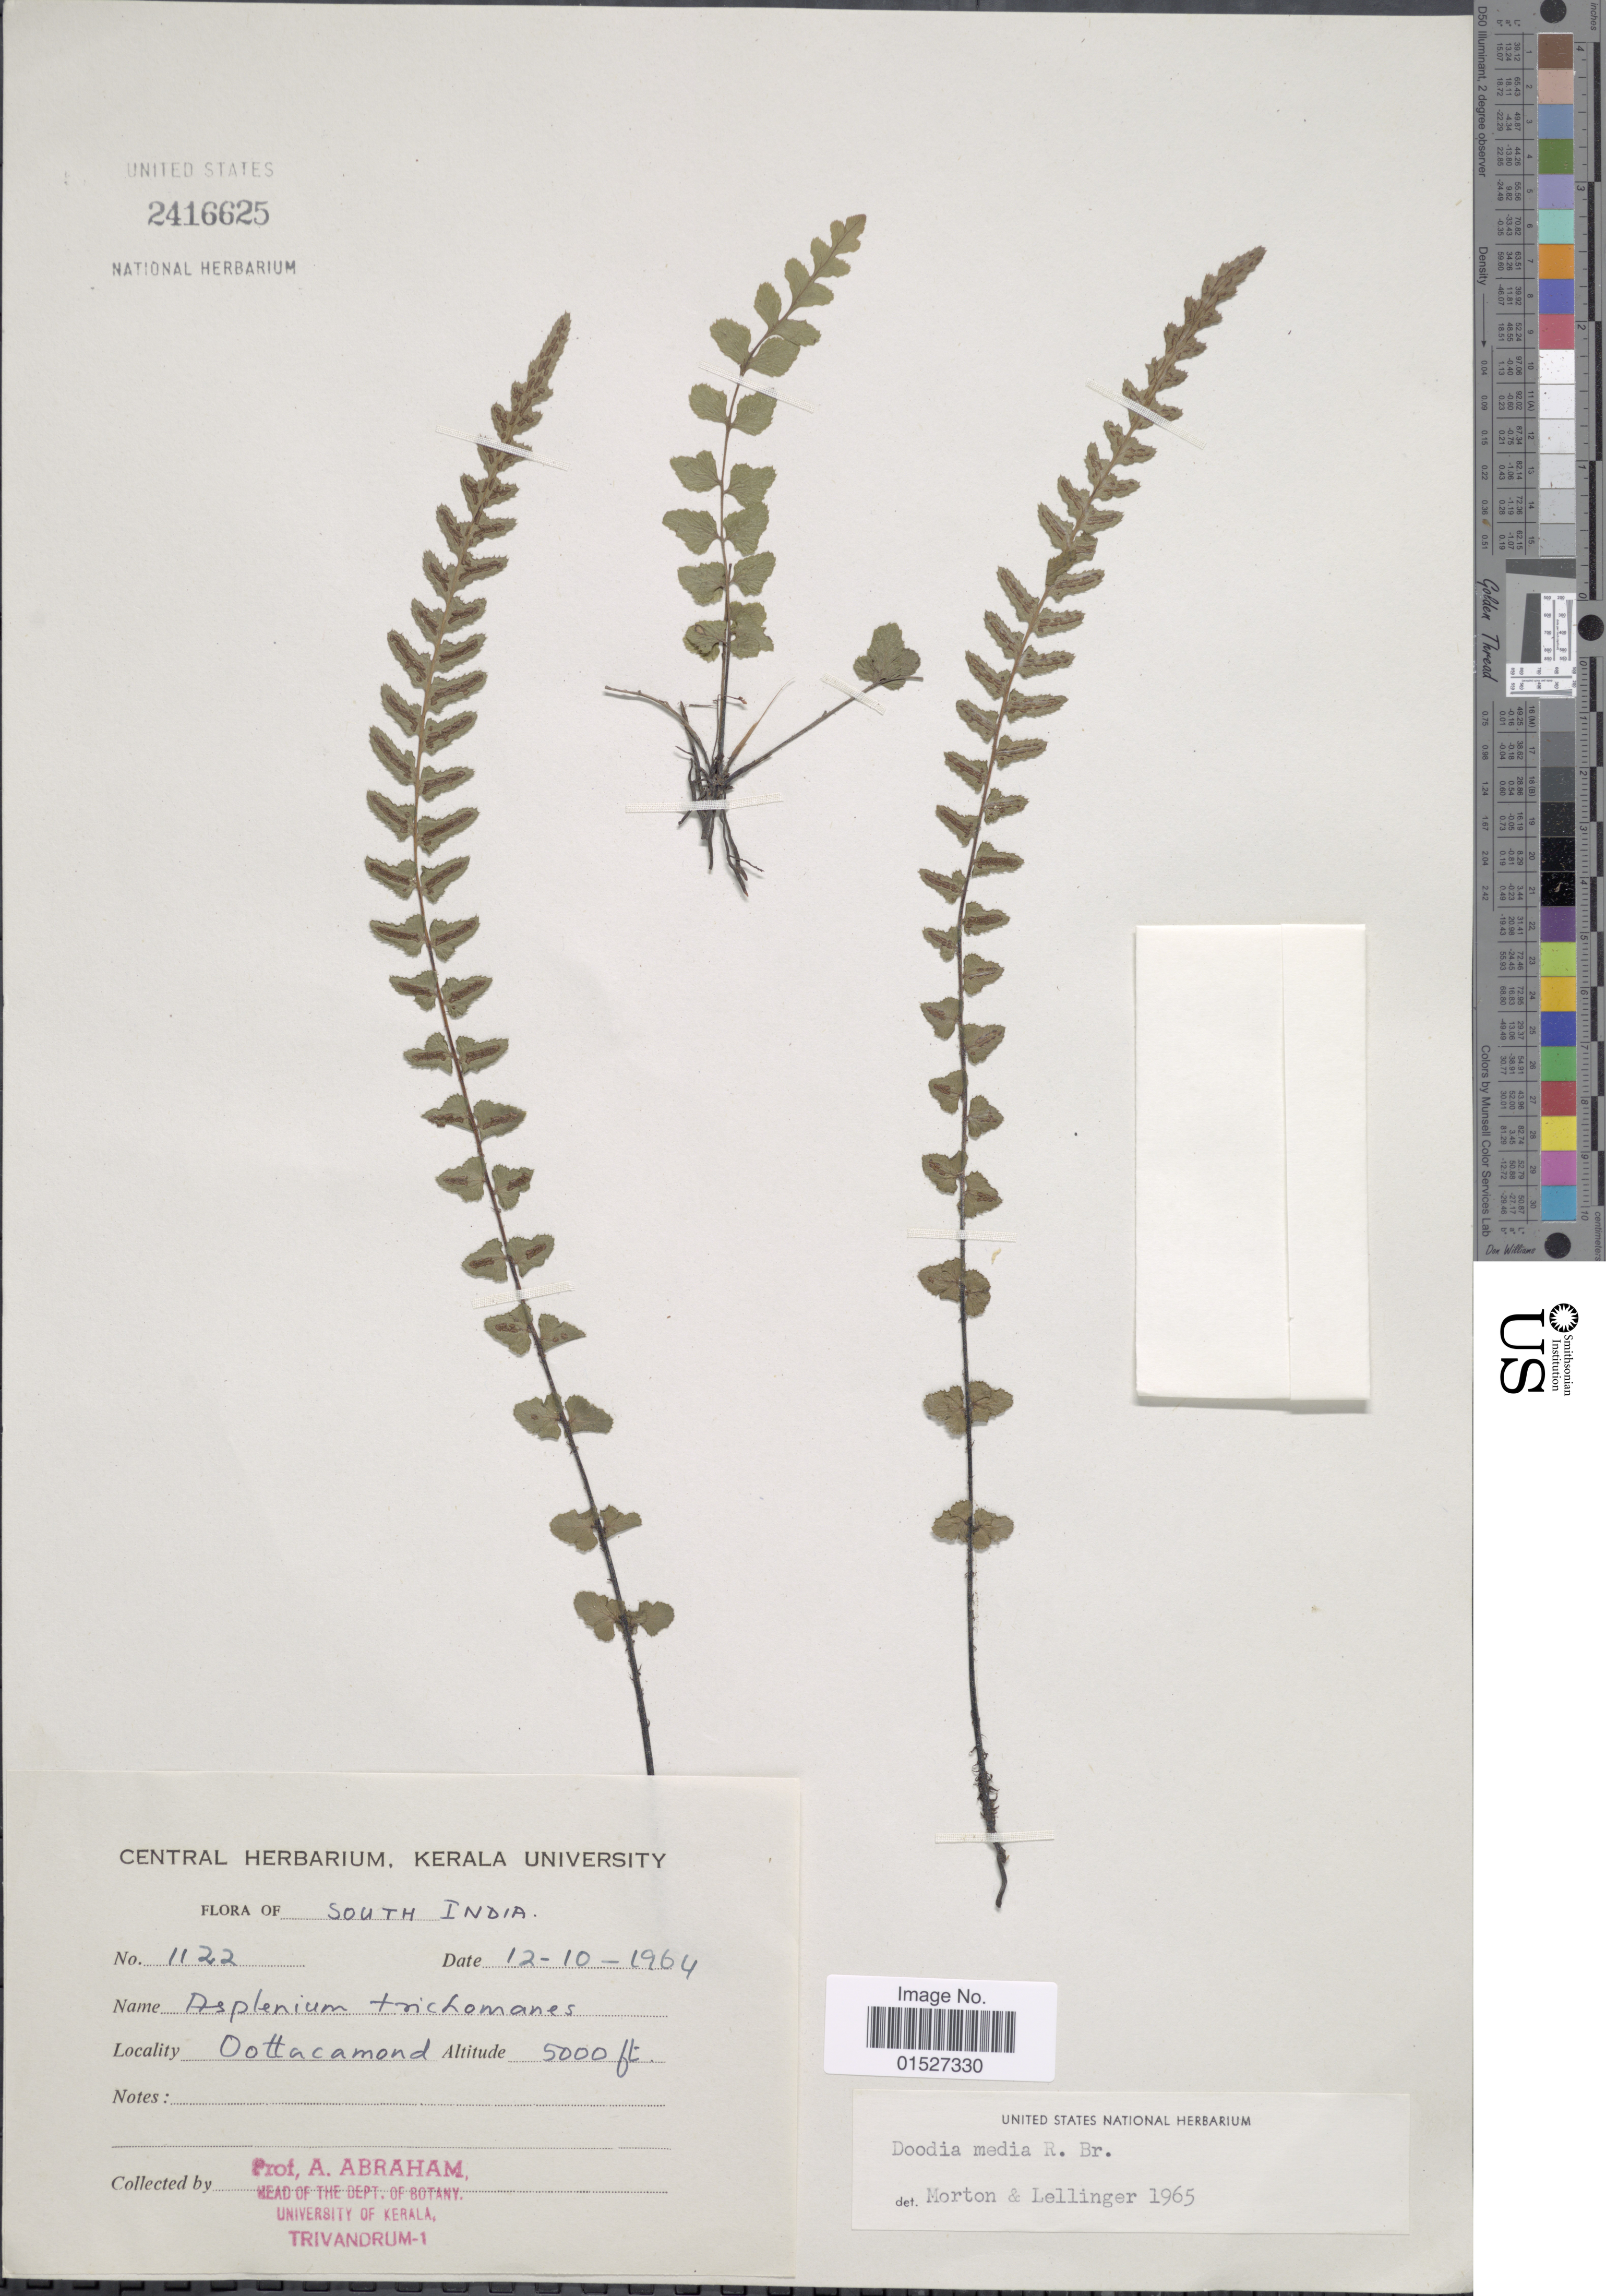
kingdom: Plantae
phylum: Tracheophyta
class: Polypodiopsida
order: Polypodiales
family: Blechnaceae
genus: Blechnum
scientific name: Blechnum medium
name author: (R. Br.) Christenh.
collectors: A. Abraham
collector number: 1122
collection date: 1964-10-12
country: India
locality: South India. Oottacamond.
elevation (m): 1524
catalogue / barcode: US 2416625